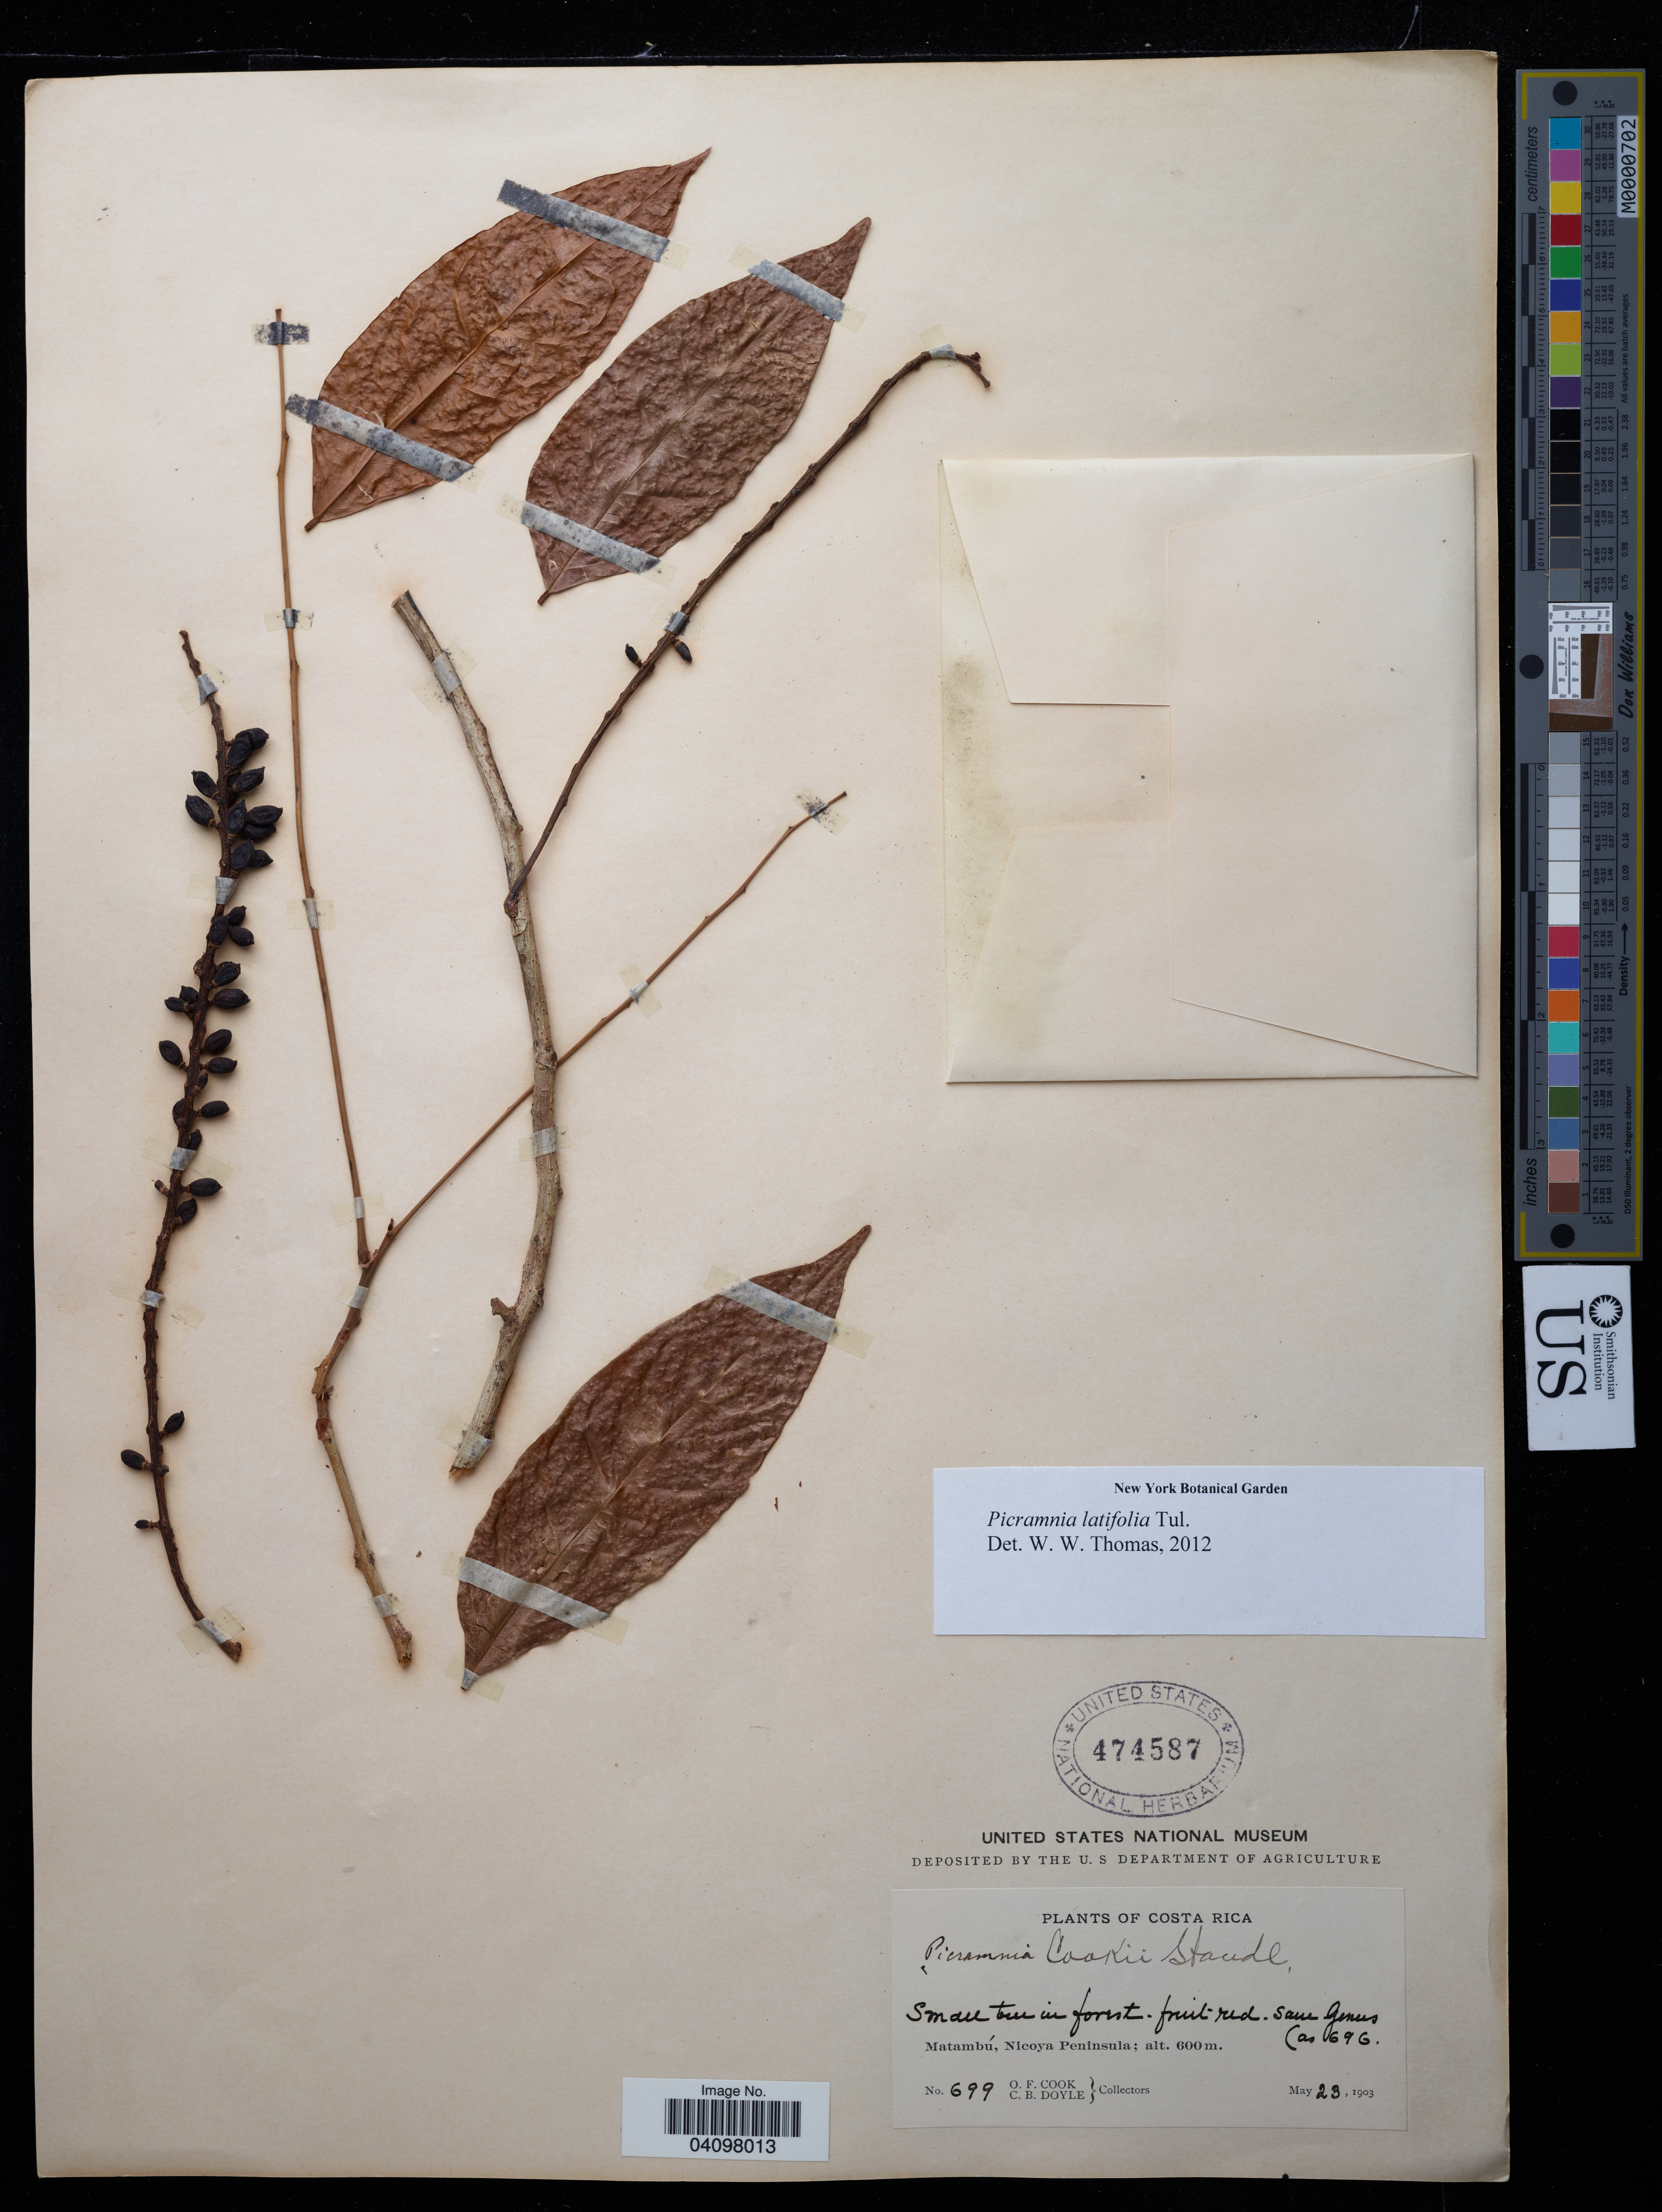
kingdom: Plantae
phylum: Tracheophyta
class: Magnoliopsida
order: Picramniales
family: Picramniaceae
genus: Picramnia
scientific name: Picramnia latifolia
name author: Tul.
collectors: O. F. Cook & C. Doyle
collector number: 699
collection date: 1903-05-23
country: Costa Rica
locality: Matambú, Nicoya Peninsula.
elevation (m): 600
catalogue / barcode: US 474587